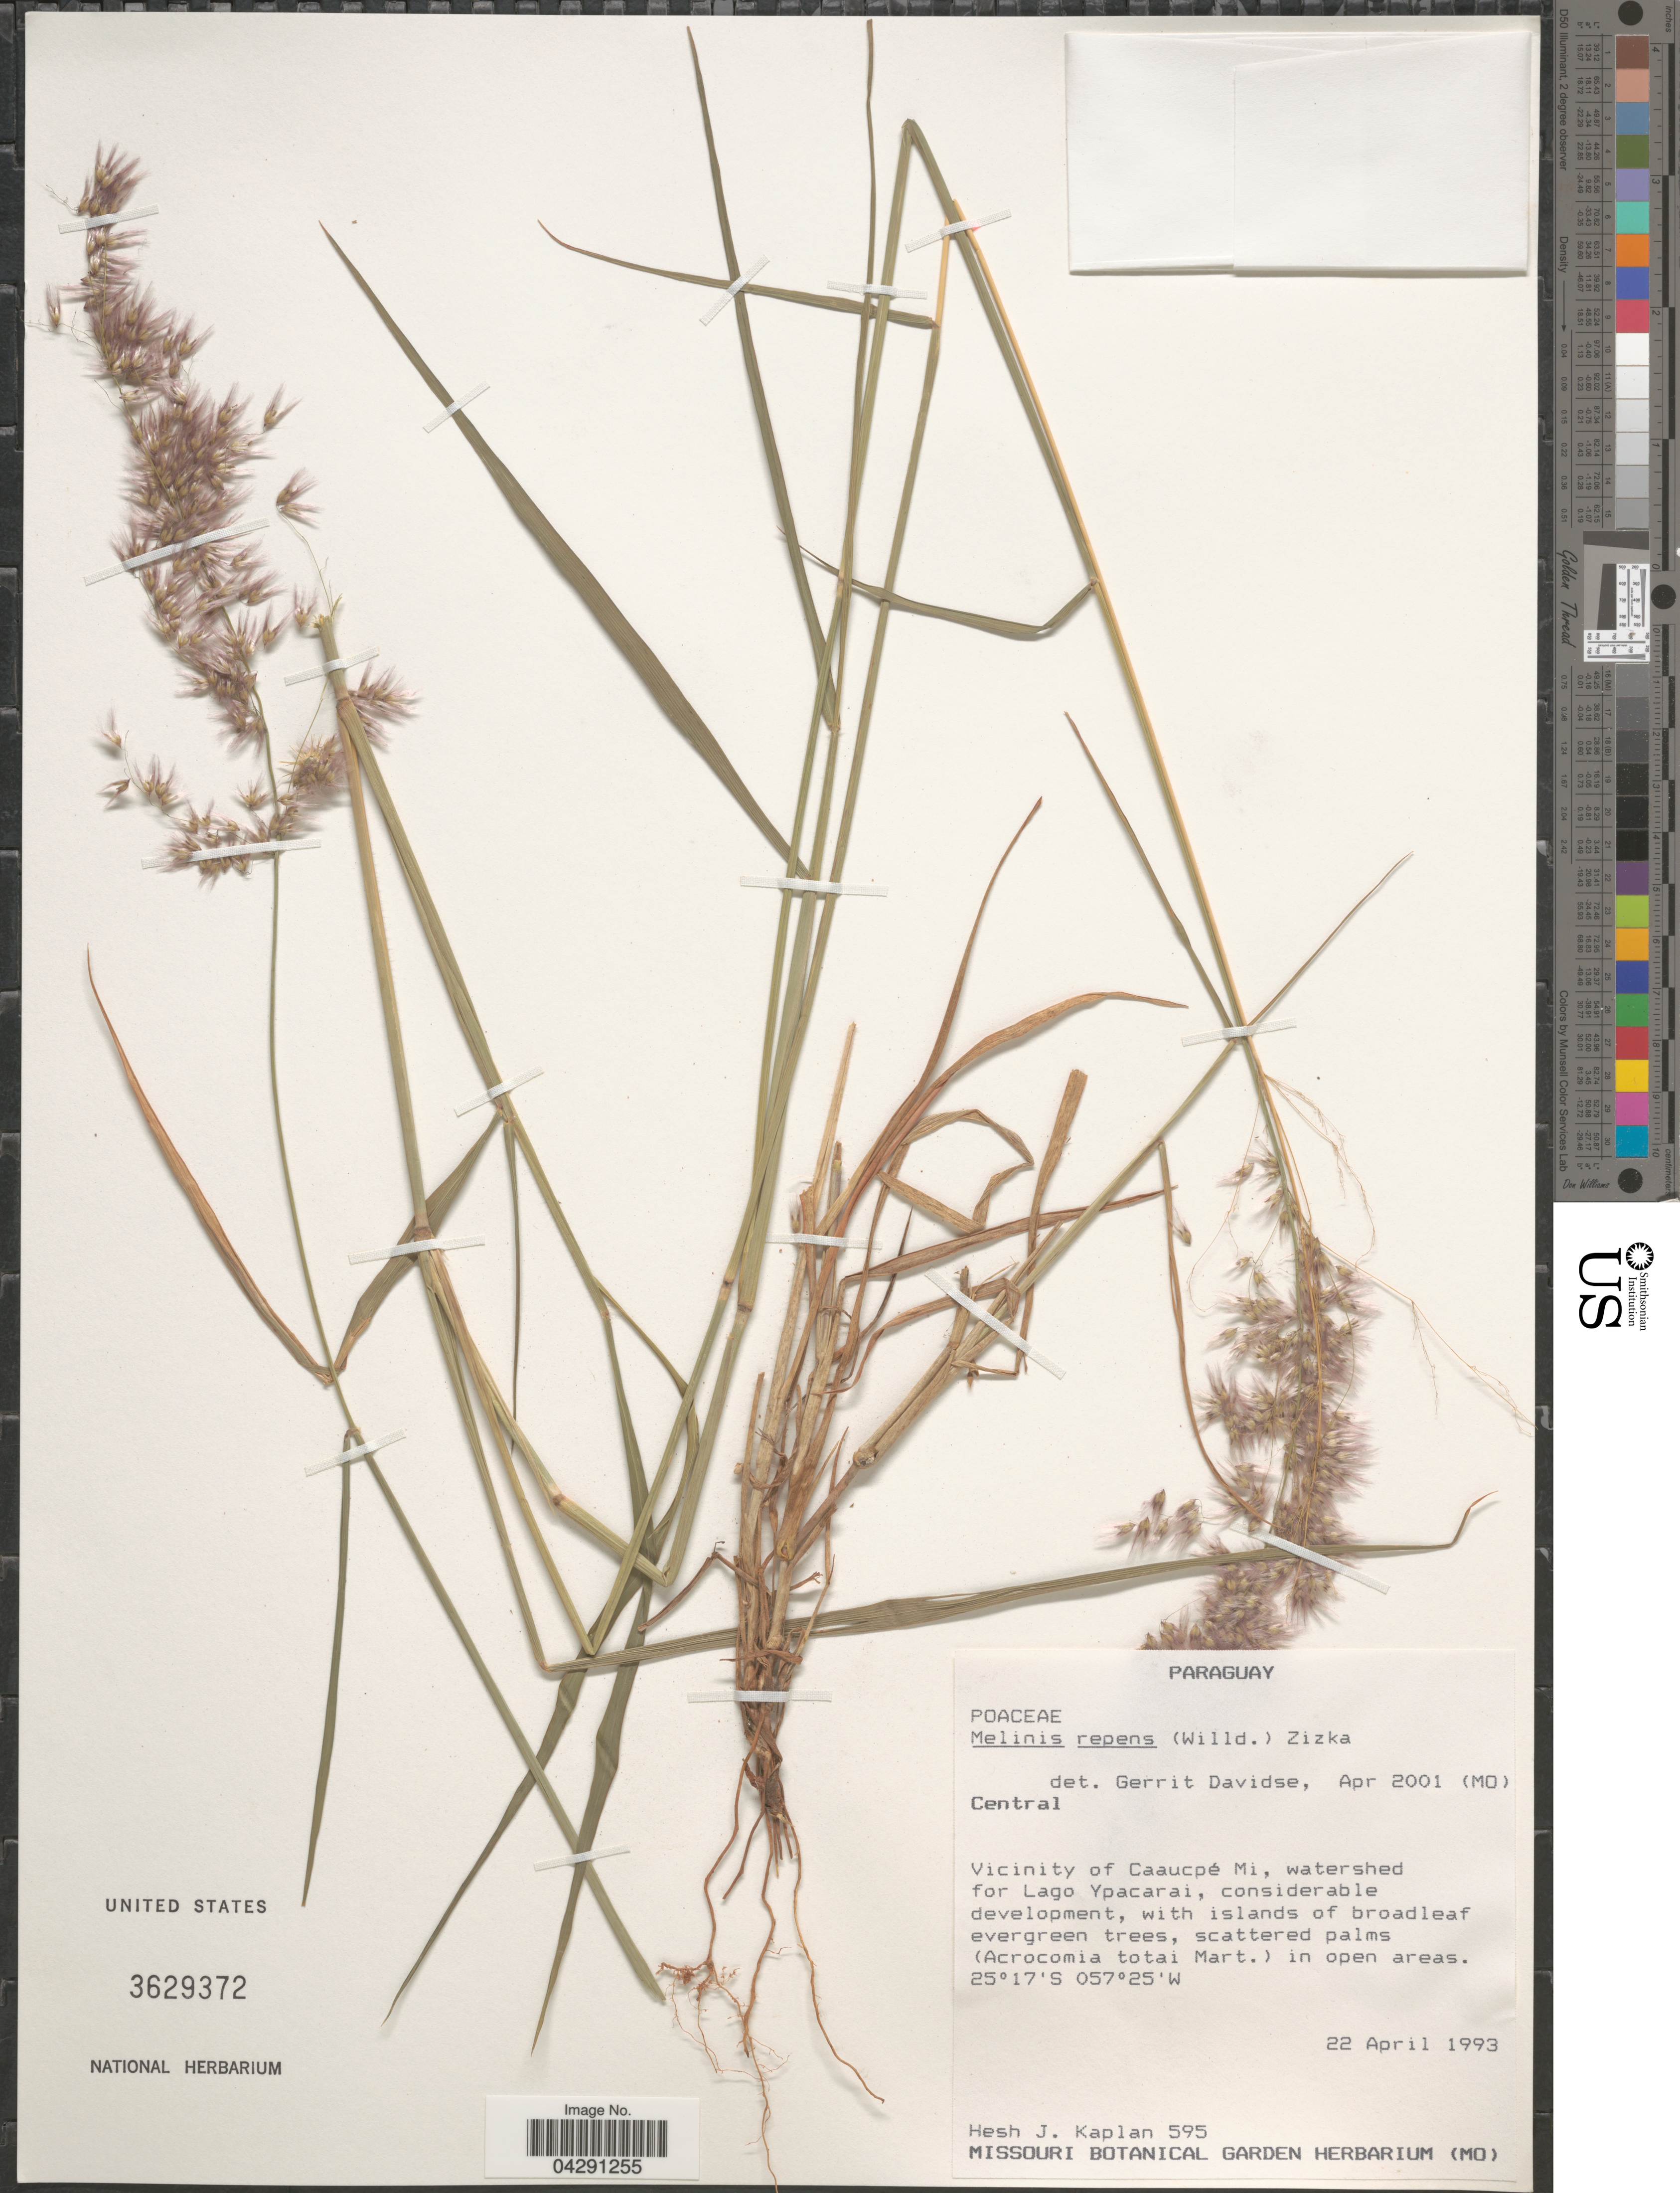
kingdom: Plantae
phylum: Tracheophyta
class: Liliopsida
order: Poales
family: Poaceae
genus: Melinis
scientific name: Melinis repens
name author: (Willd.) Zizka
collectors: H. Kaplan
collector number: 595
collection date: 1993-04-22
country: Paraguay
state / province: Central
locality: Vicinity of Caaucpé Mi, watershed for Lago Ypacarai.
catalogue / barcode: US 3629372